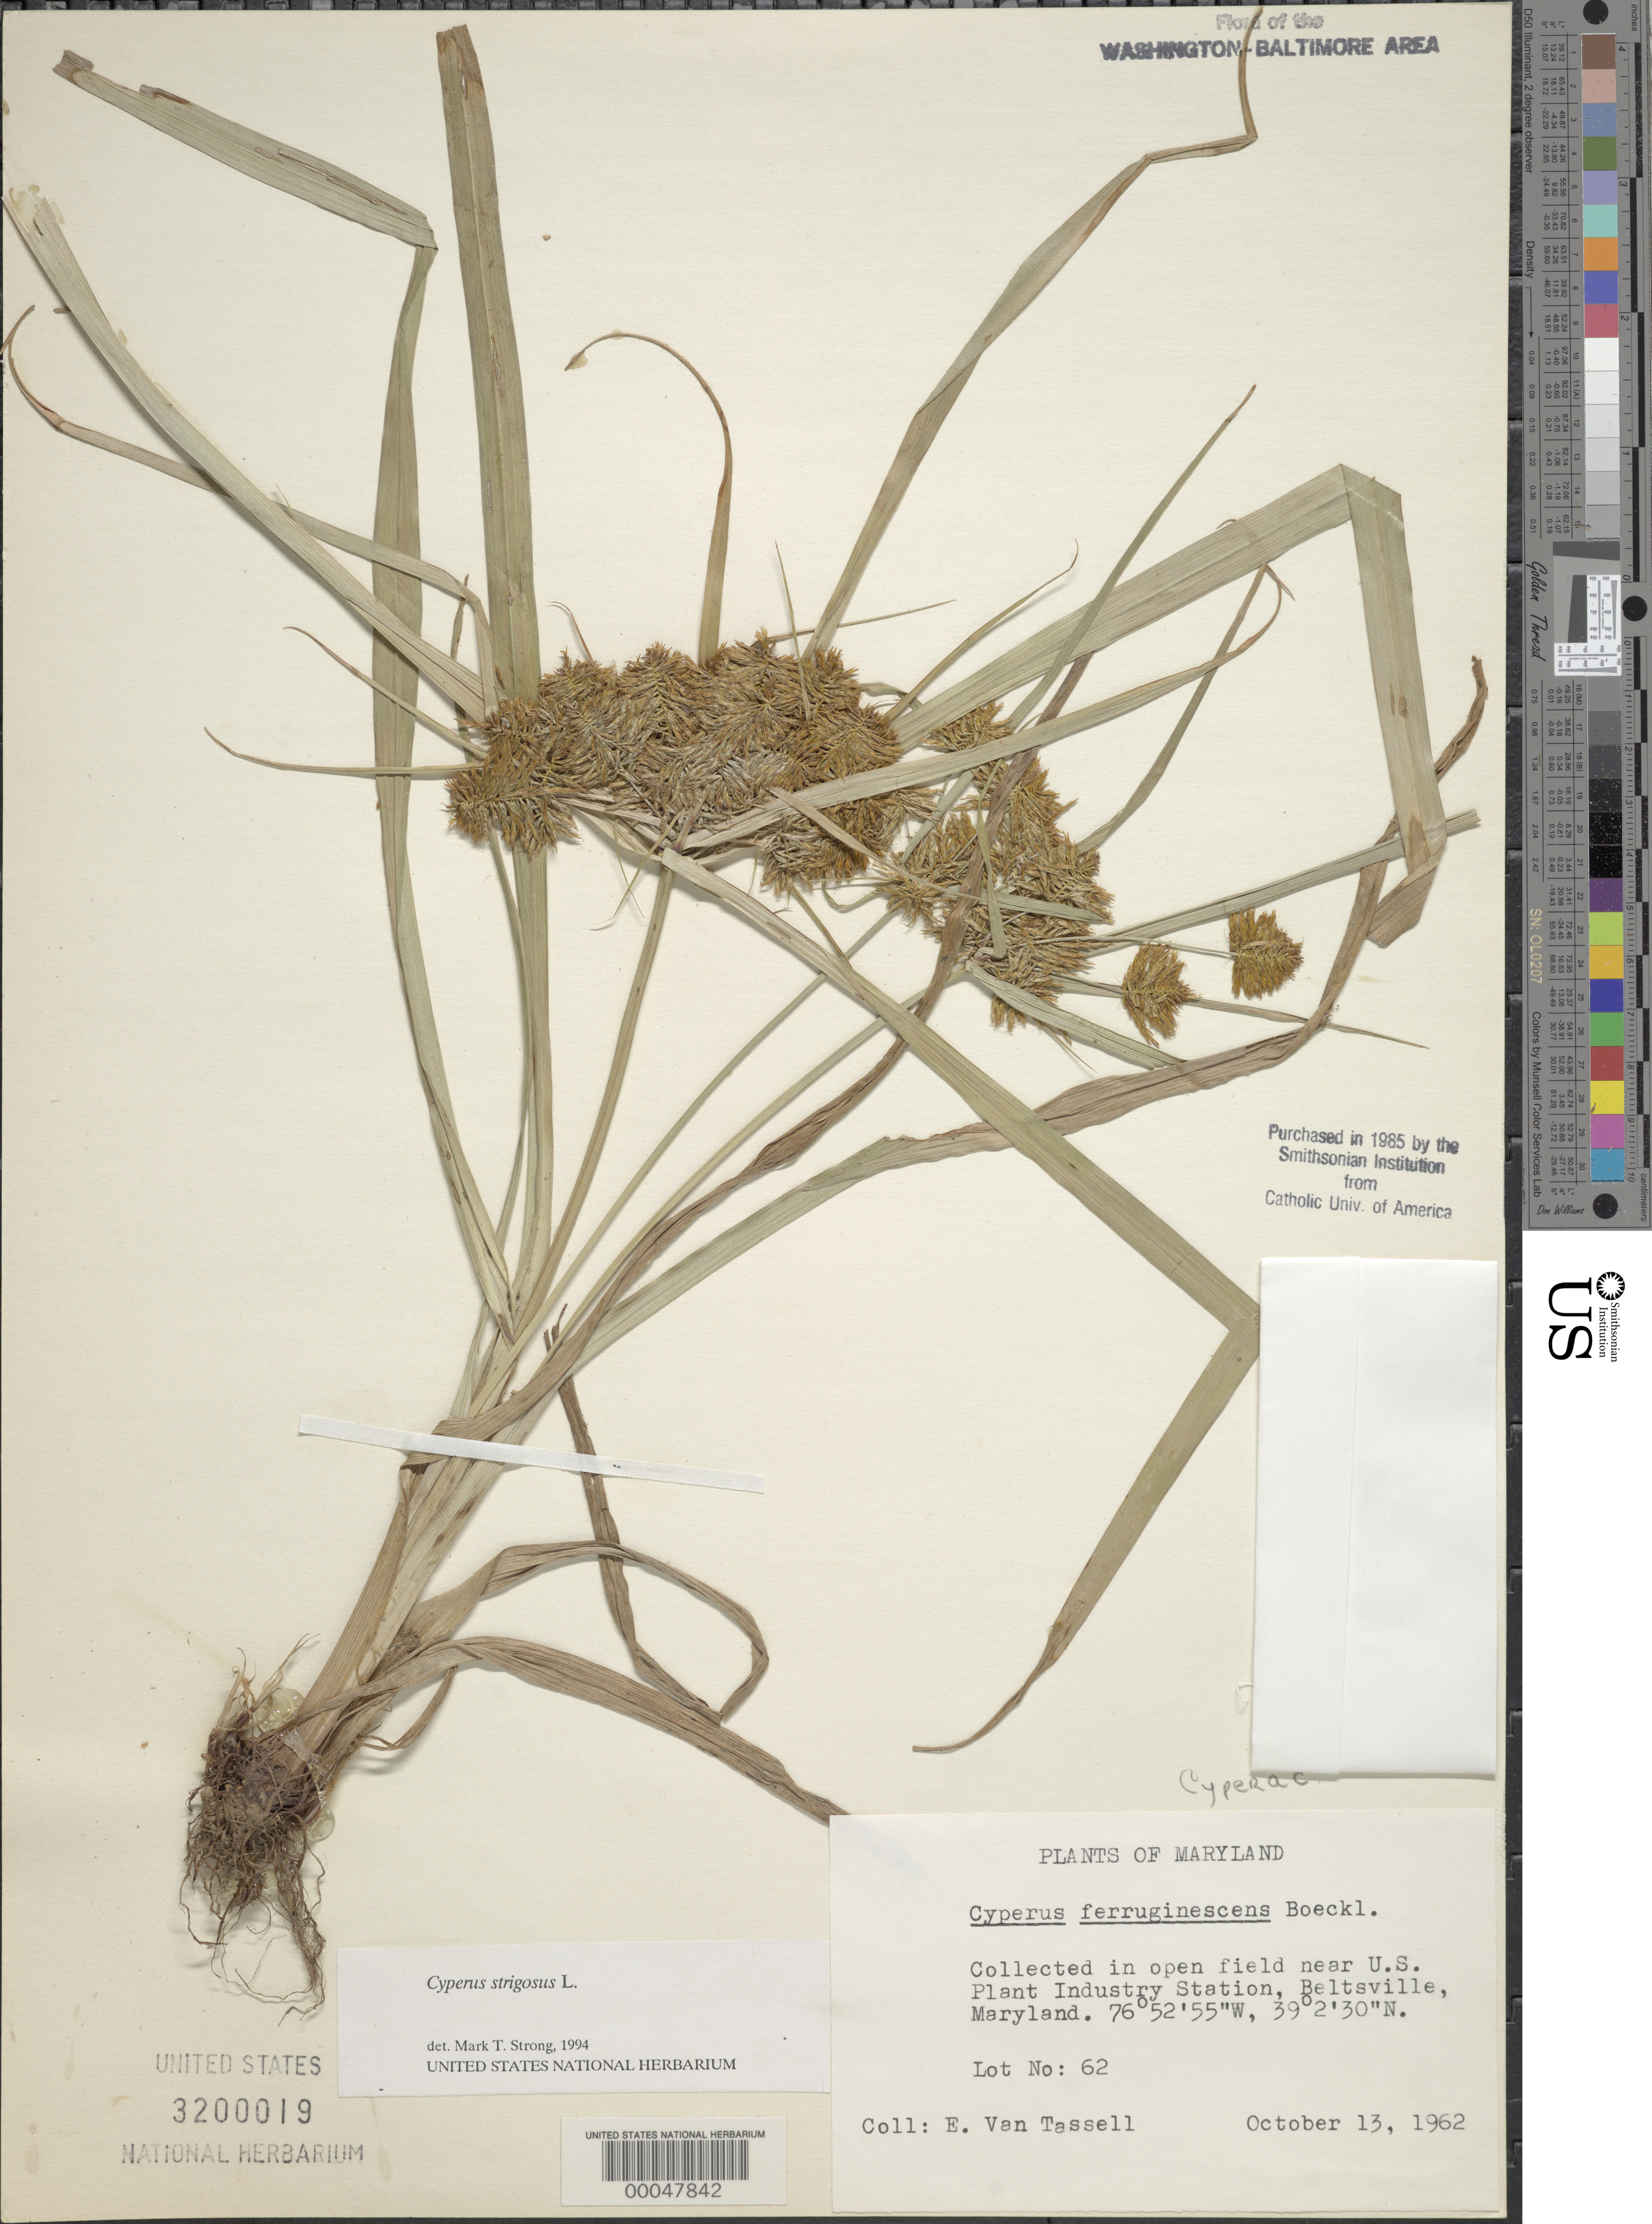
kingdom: Plantae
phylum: Tracheophyta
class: Liliopsida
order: Poales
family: Cyperaceae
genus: Cyperus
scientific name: Cyperus strigosus L.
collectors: E. Van Tassell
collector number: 62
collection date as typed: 13 Oct 1962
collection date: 1962-10-13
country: United States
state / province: Maryland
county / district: Prince George's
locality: Beltsville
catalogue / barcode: US 3200019